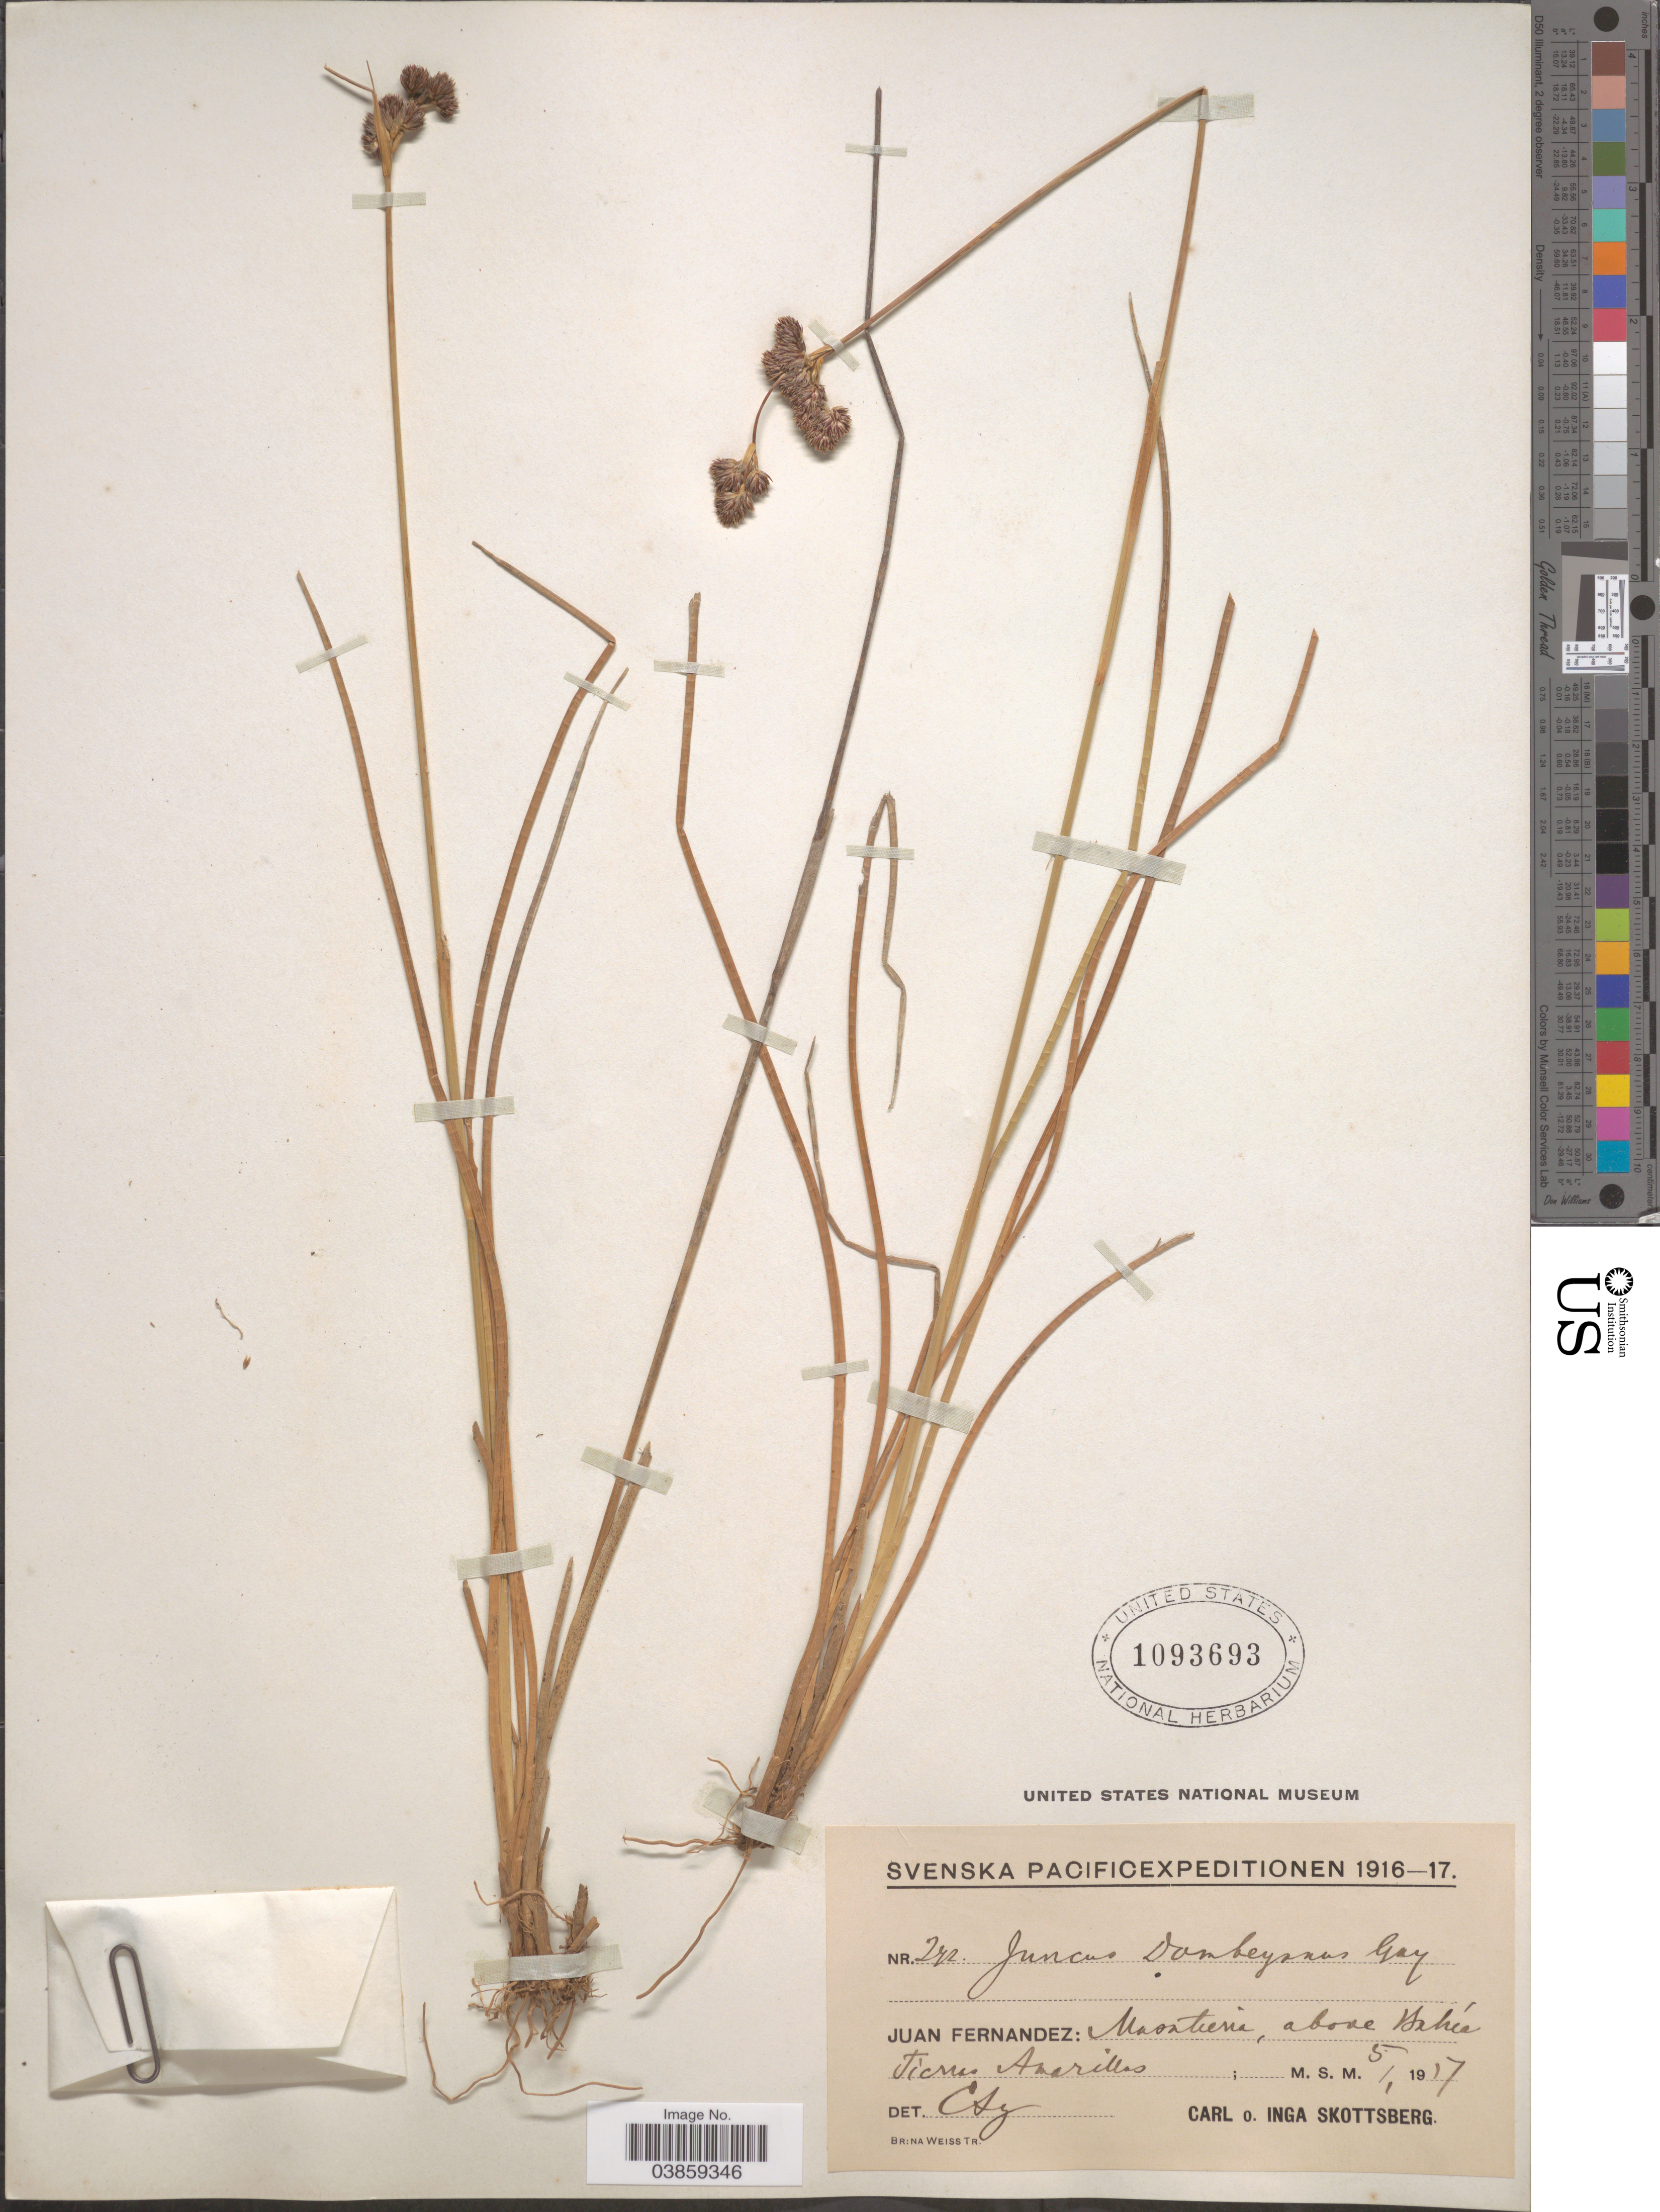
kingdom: Plantae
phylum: Tracheophyta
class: Liliopsida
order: Poales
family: Juncaceae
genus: Juncus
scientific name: Juncus dombeyanus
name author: J. Gay ex Laharpe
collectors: C. Skottsberg & I. Skottsberg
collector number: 242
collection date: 1917-01-05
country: Chile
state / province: Valparaíso (V)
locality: Svenska Pacific. Juan Fernandez: Masstierra, above Bahía Tierras Amarillas.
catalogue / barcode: US 1093693